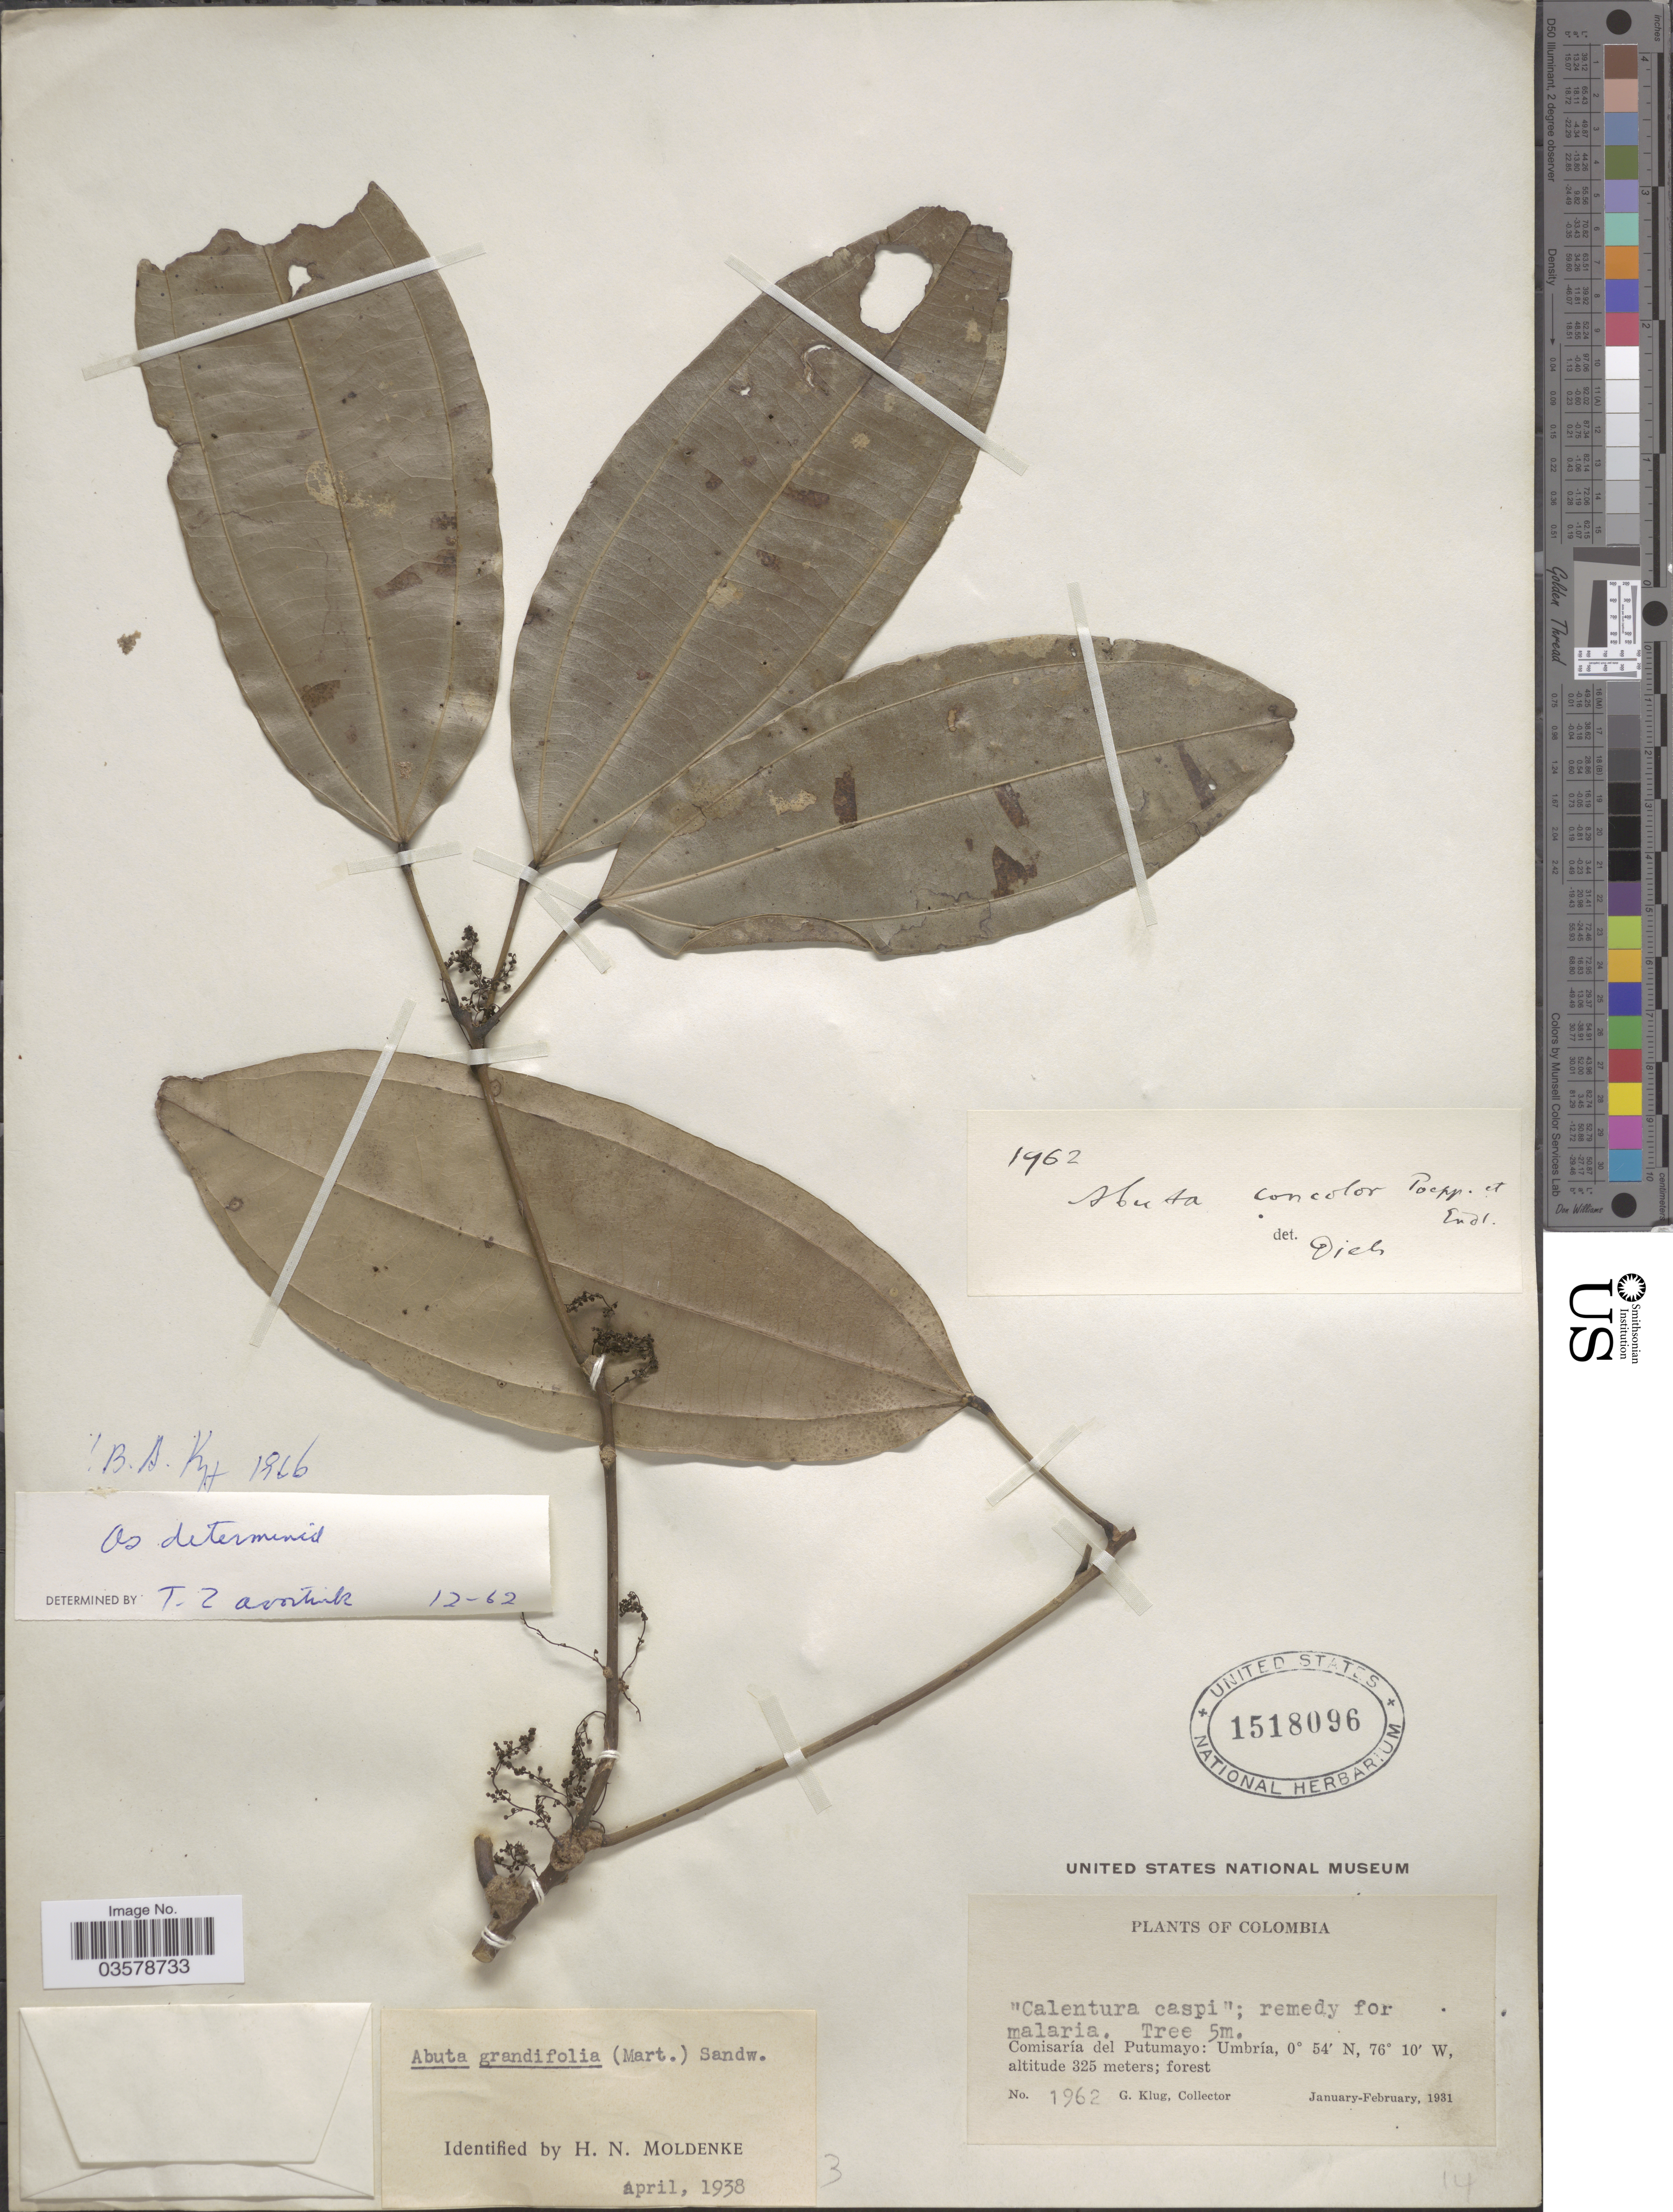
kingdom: Plantae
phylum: Tracheophyta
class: Magnoliopsida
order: Ranunculales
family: Menispermaceae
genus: Abuta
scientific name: Abuta grandifolia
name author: (Mart.) Sandwith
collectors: G. Klug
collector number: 1962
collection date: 1931-01/1931-02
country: Colombia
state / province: Putumayo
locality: Comisaría del Putumayo: Umbría.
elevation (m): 325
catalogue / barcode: US 1518096